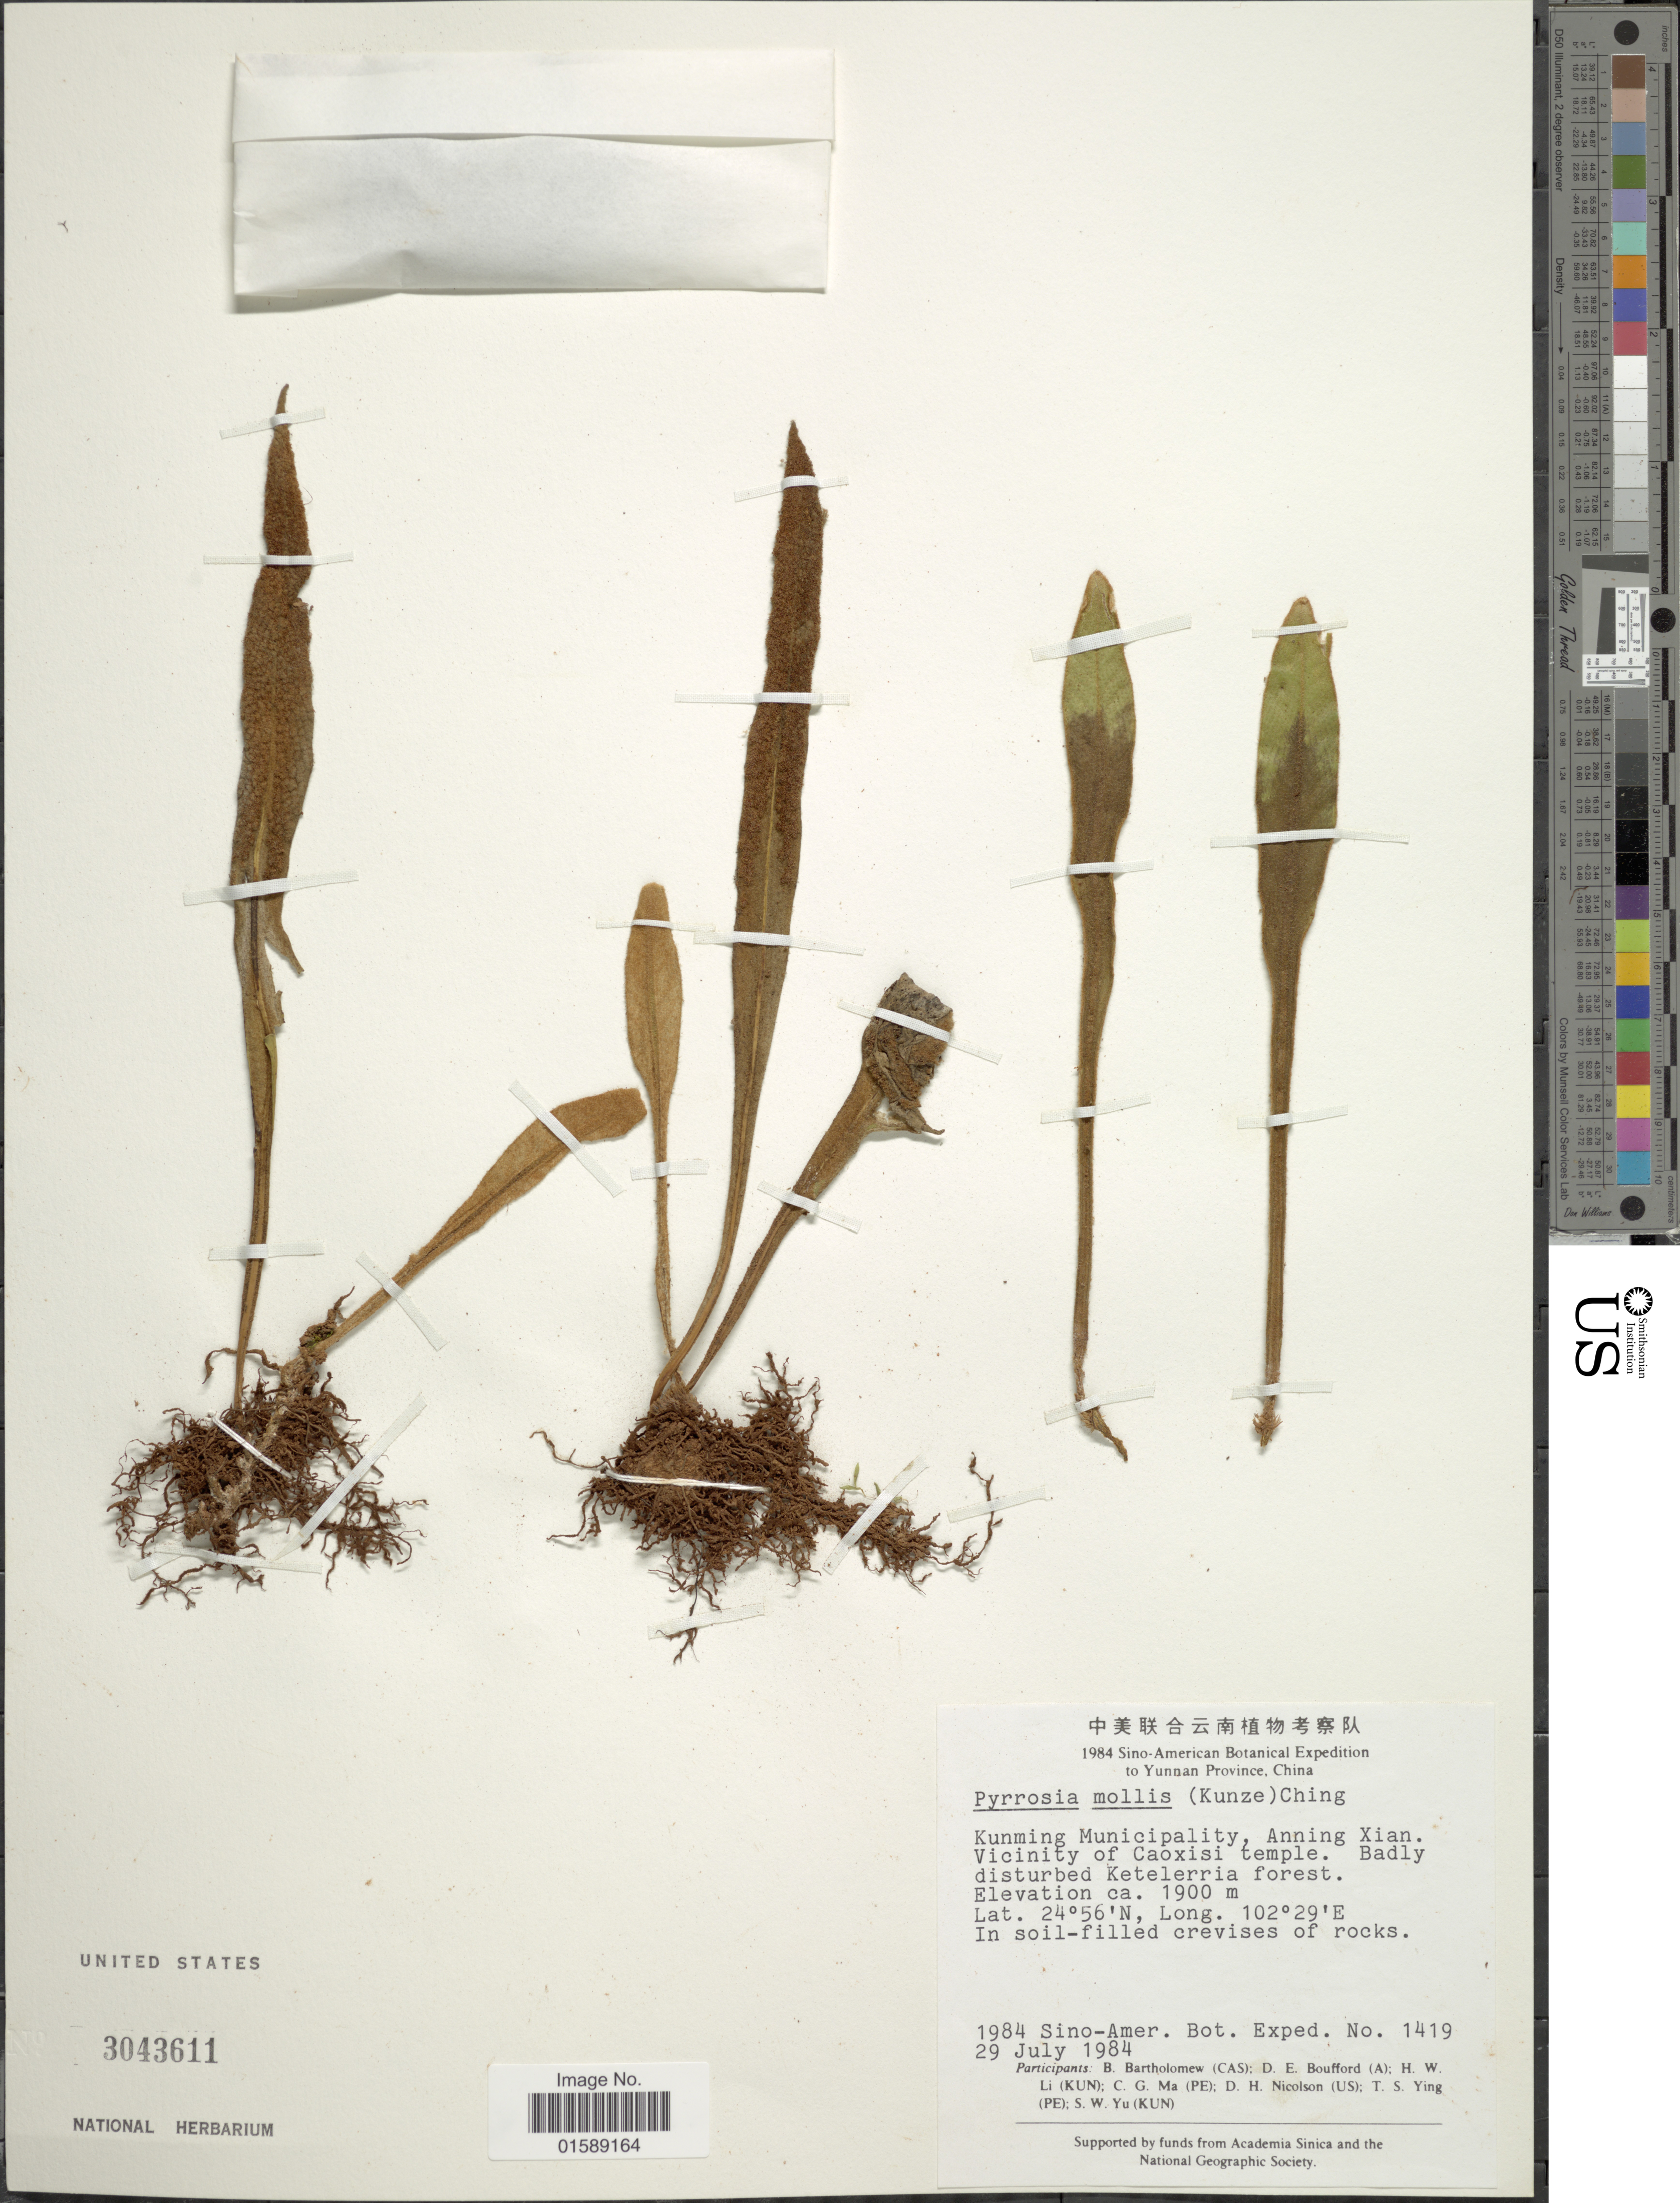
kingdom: Plantae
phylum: Tracheophyta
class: Polypodiopsida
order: Polypodiales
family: Polypodiaceae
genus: Pyrrosia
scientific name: Pyrrosia mollis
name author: (Kunze) Ching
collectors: Sino-Amer. Bot. Exped. 1984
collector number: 1419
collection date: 1984-07-29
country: China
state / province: Yunnan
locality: Kunming Municipality, Anning Xian. Vicinity of Caoxisi temple. badly disturbed Ketelerria forest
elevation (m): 1900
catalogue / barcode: US 3043611